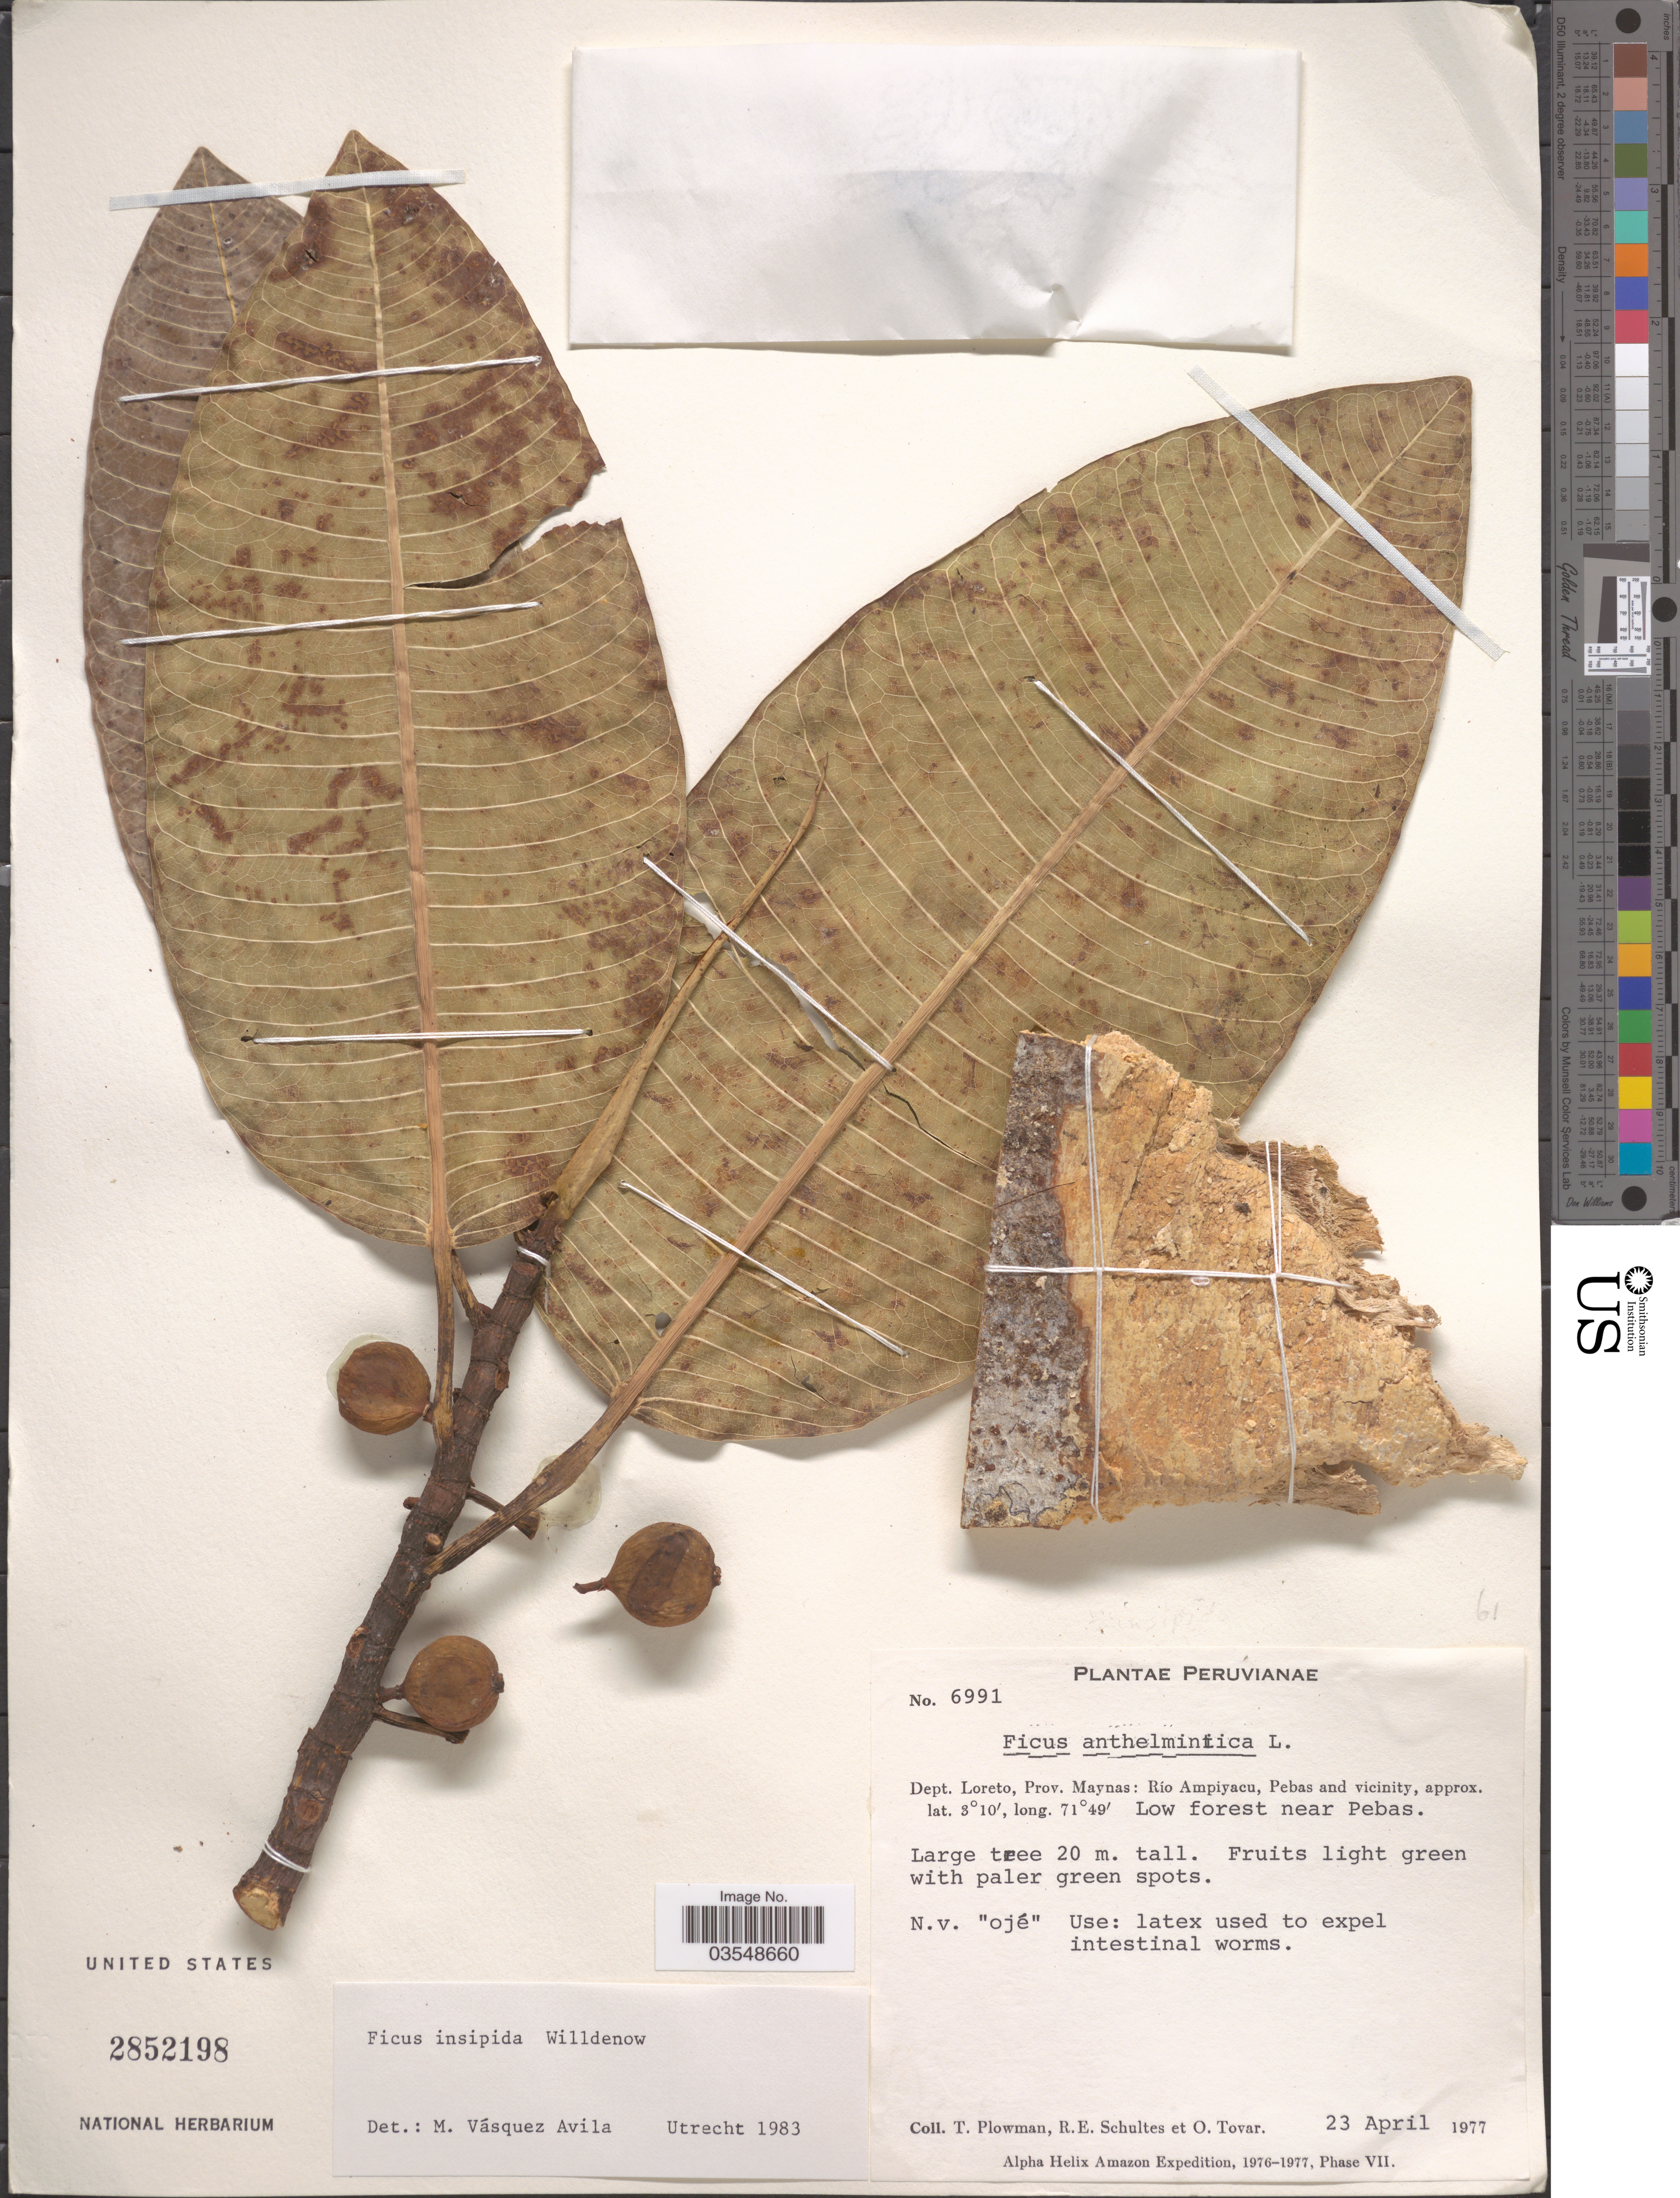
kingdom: Plantae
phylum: Tracheophyta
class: Magnoliopsida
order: Rosales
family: Moraceae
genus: Ficus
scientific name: Ficus insipida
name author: Willd.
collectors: T. Plowman, R. E. Schultes & Ó. Tovar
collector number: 6991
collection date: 1977-04-23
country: Peru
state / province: Loreto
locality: Dept. Loreto, Prov. Maynas: Río Ampiyacu, Pebas and vicinity. Low forest near Pebas.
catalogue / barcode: US 2852198